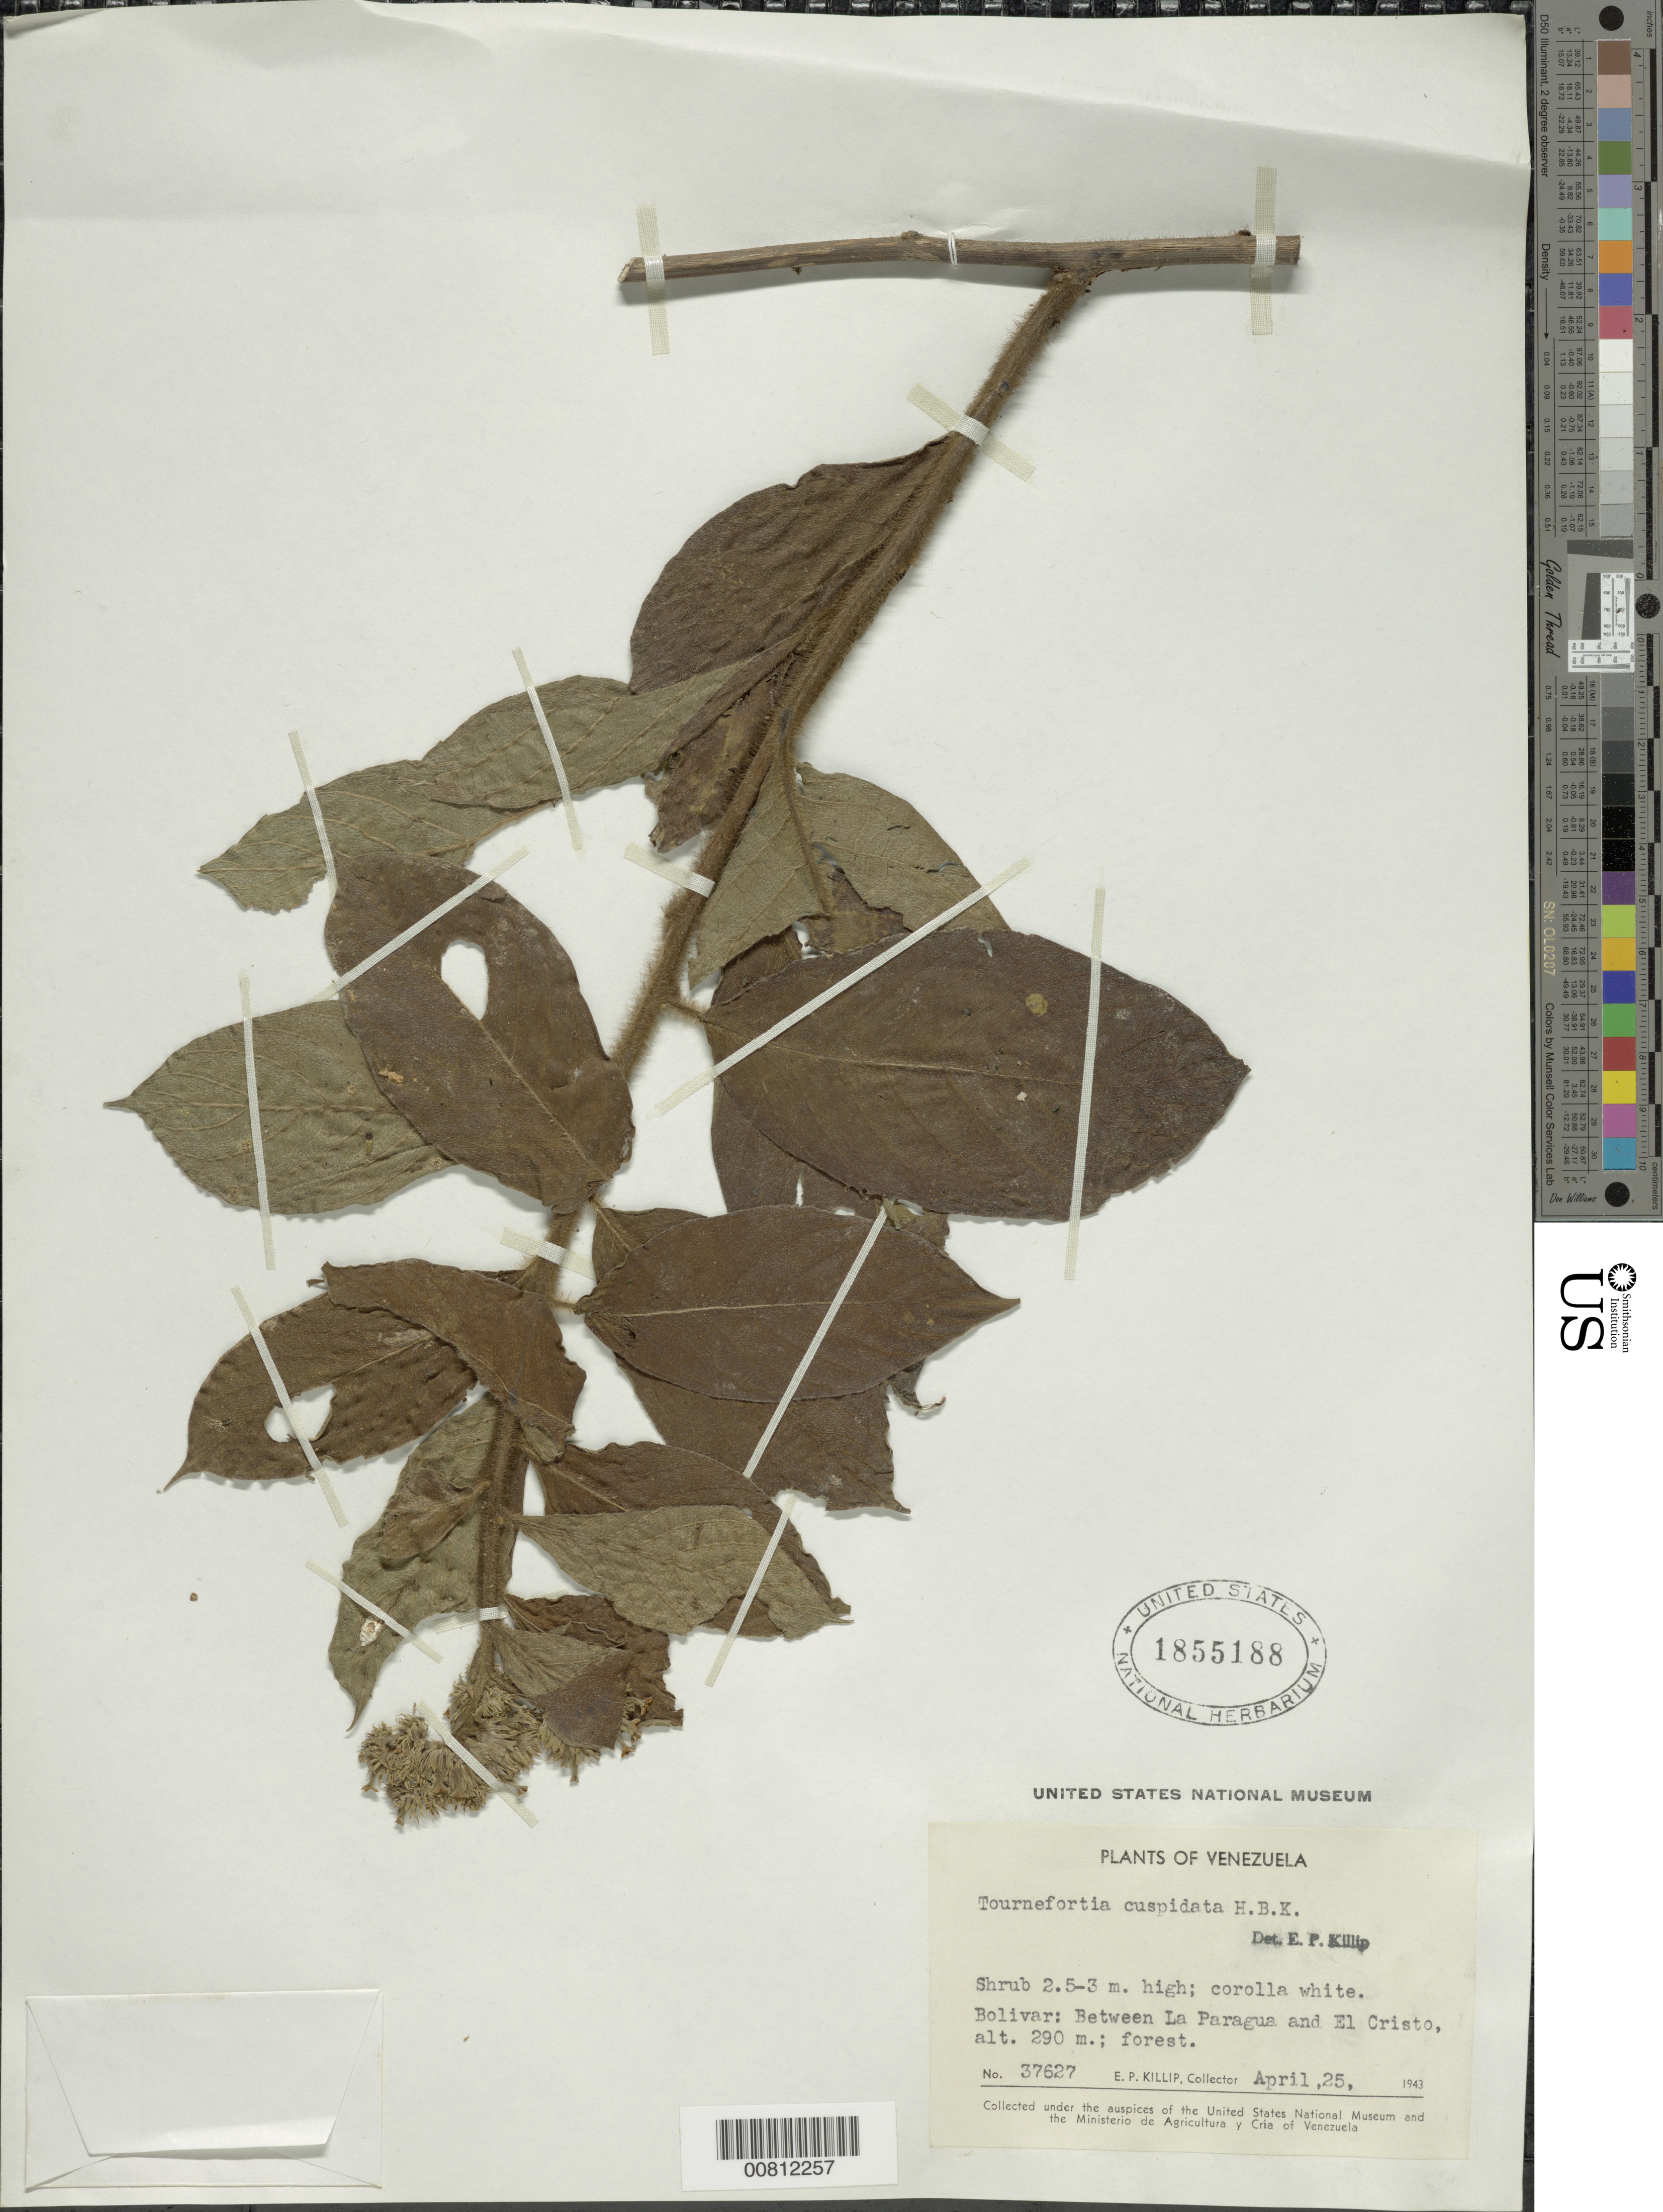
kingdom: Plantae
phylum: Tracheophyta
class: Magnoliopsida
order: Boraginales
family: Heliotropiaceae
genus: Tournefortia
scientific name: Tournefortia cuspidata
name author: Kunth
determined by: Killip, Ellsworth P.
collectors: E. P. Killip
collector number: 37627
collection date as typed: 25-Apr-43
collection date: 1943-04-25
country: Venezuela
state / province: Bolívar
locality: La Paragua to El Cristo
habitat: Forest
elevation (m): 290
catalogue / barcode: US 1855188